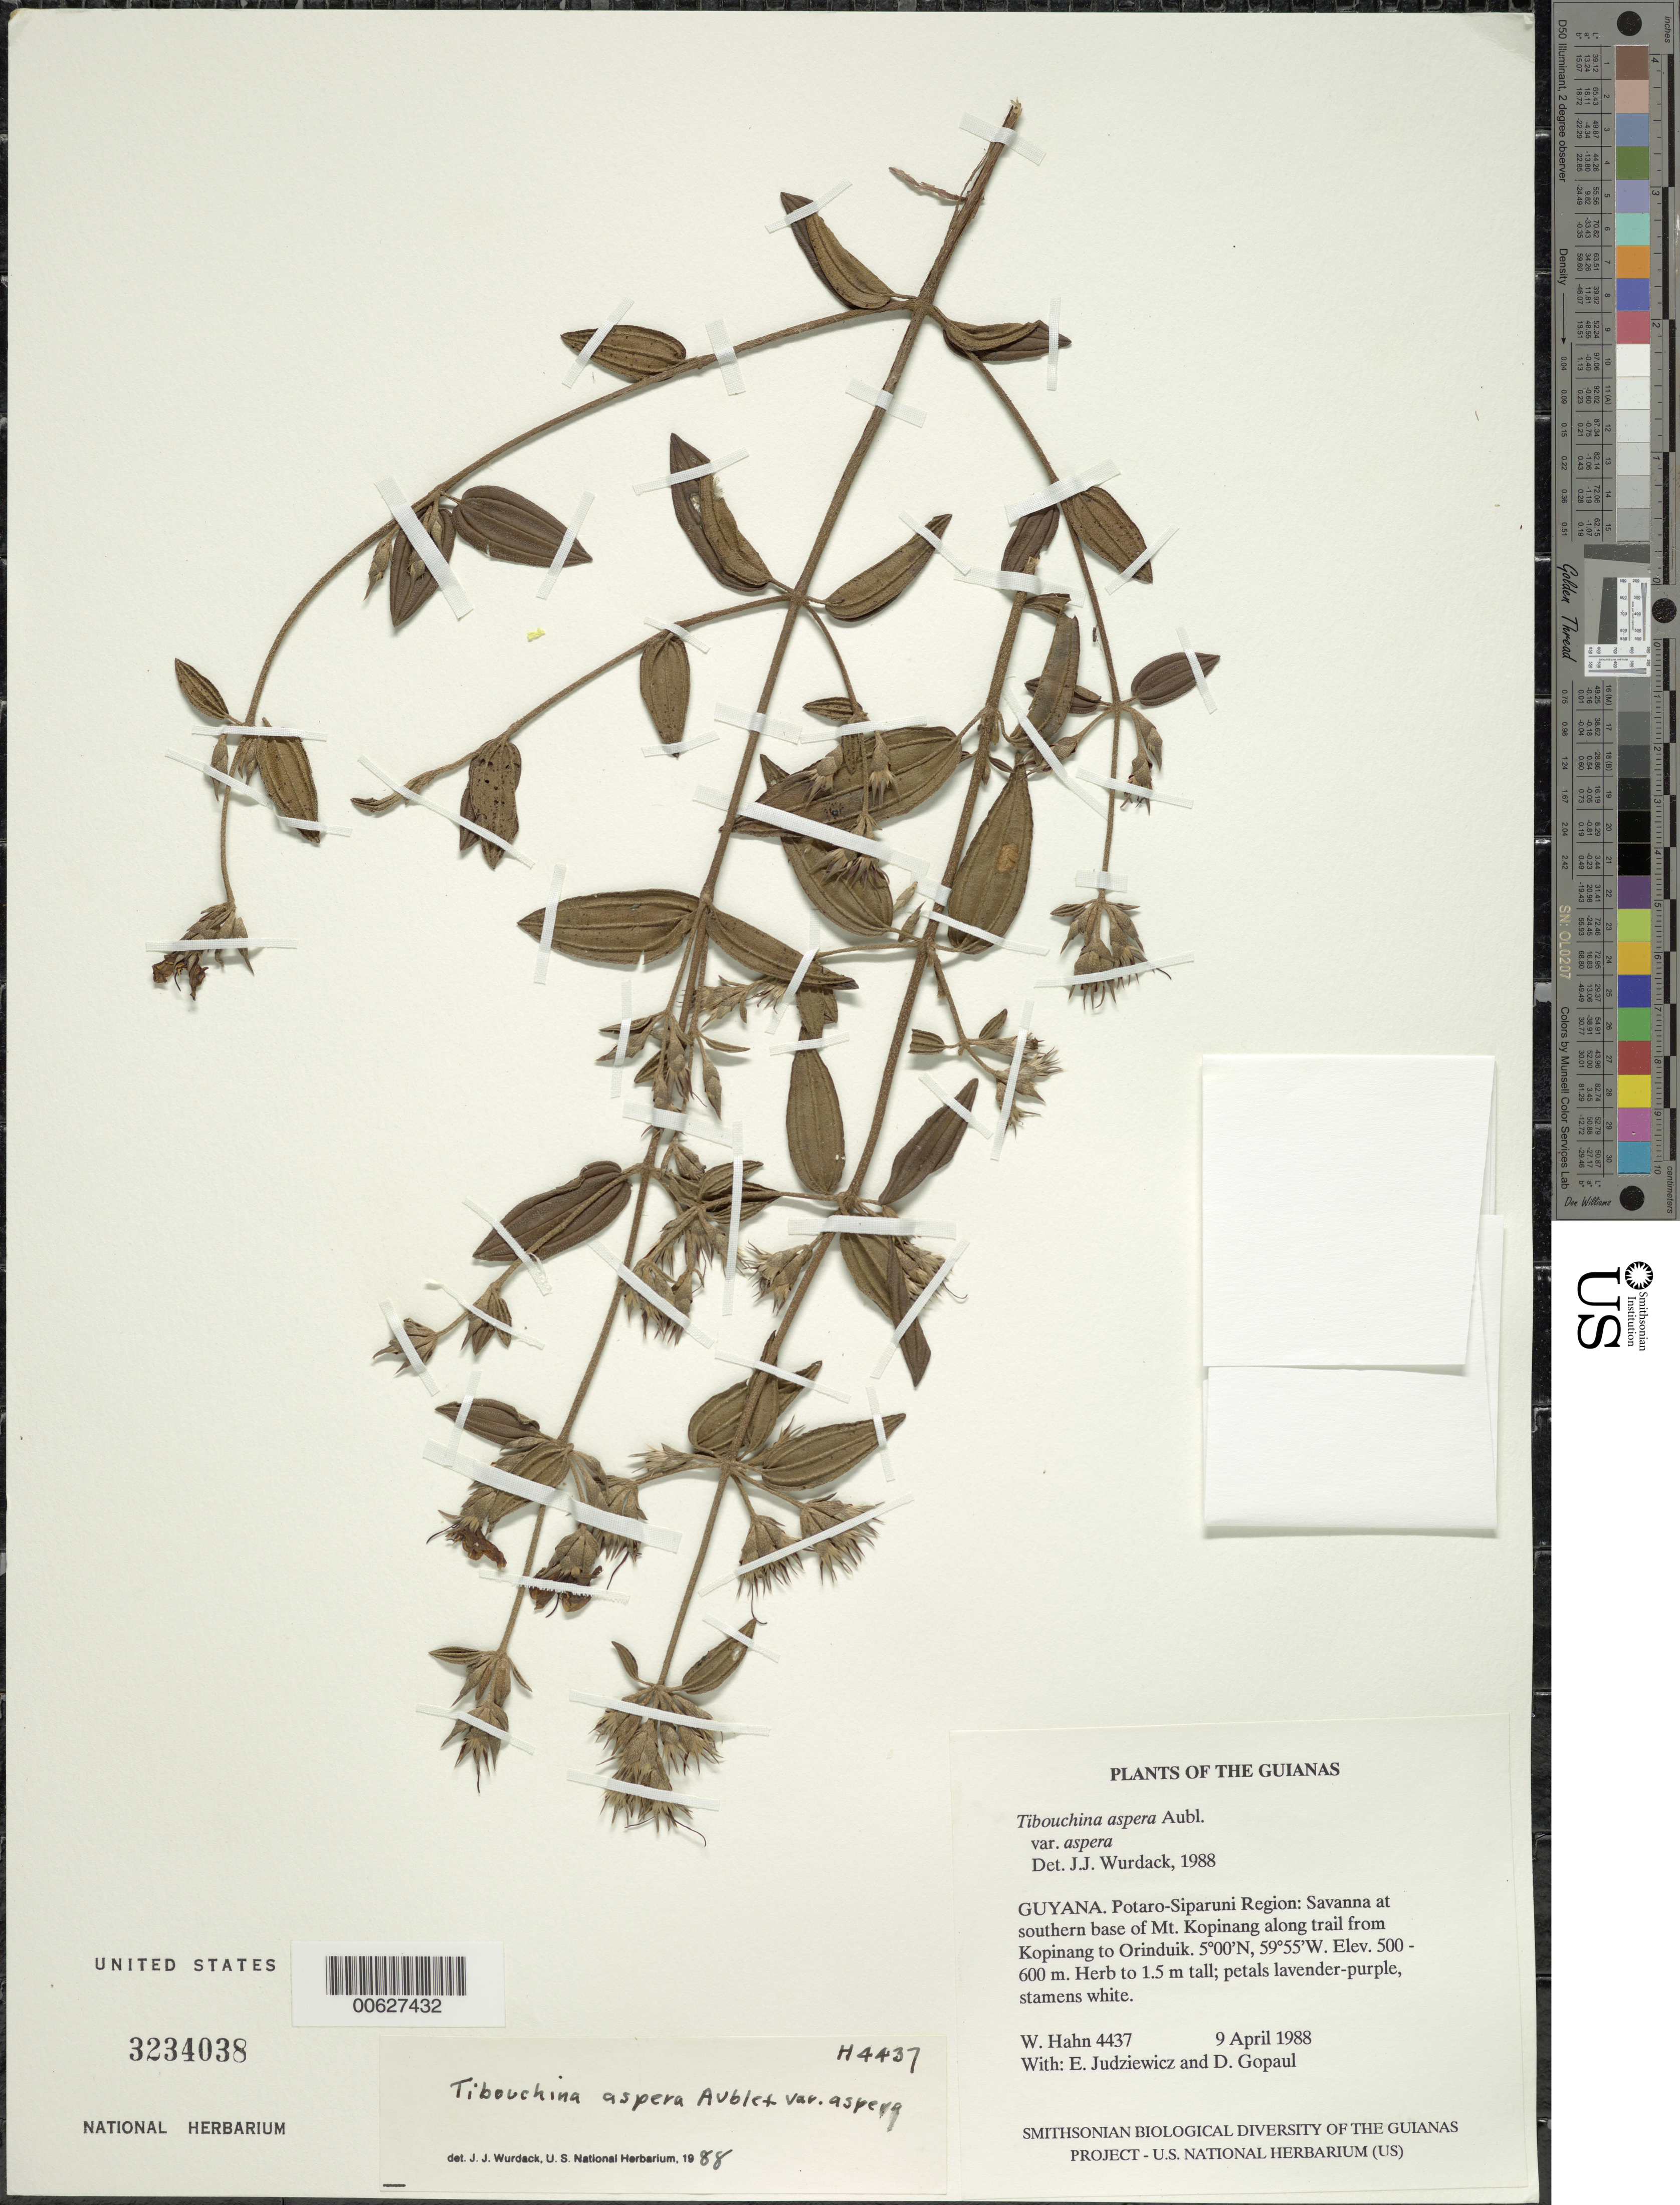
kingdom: Plantae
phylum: Tracheophyta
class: Magnoliopsida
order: Myrtales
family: Melastomataceae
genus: Tibouchina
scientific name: Tibouchina aspera var. aspera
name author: Aubl.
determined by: Wurdack, John J., (US), US (UNITED STATES)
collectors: W. Hahn, E. J. Judziewicz & D. Gopaul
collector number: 4437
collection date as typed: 9 April 1988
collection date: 1988-04-09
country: Guyana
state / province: Potaro-Siparuni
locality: Southern base of Mt. Kopinang along trail from Kopinang to Orinduik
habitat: Savanna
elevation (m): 500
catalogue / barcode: US 3234038